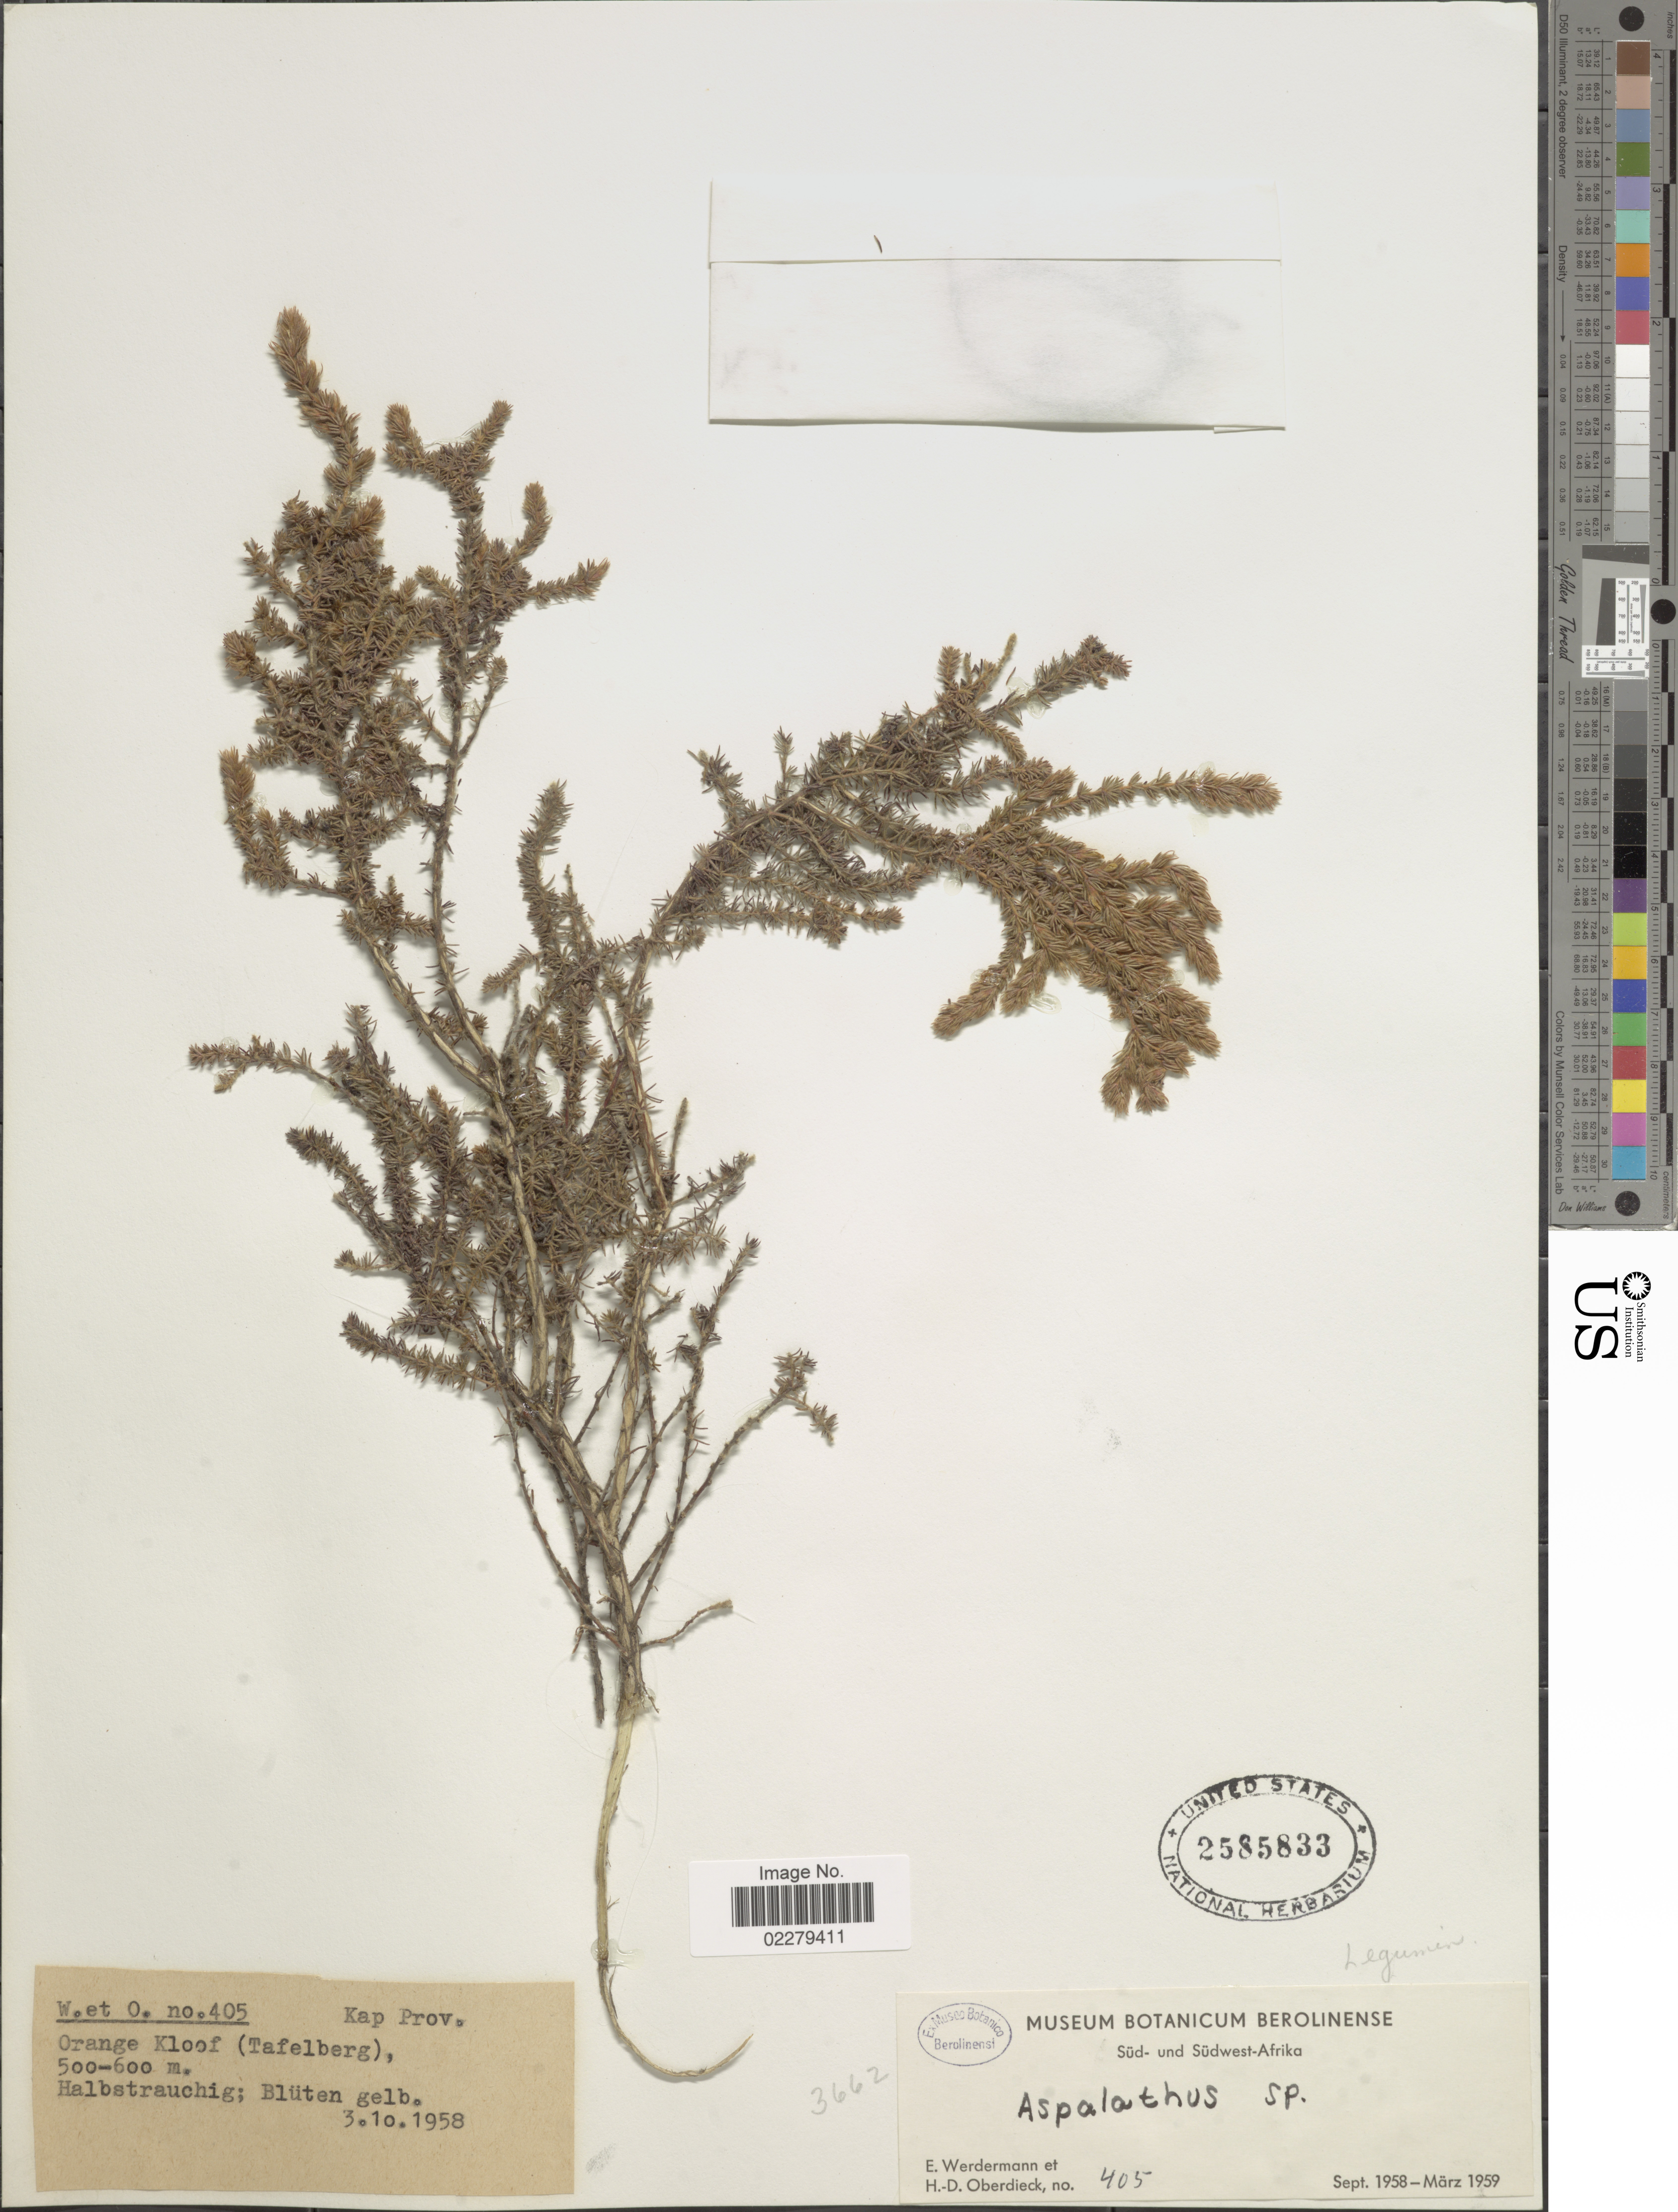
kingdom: Plantae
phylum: Tracheophyta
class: Magnoliopsida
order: Fabales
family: Fabaceae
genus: Aspalathus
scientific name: Aspalathus sp.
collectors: E. Werdermann & H. Oberdieck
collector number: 405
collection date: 1958-10-03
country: South Africa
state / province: Western Cape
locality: Sud- und Sudwest-Afrika, Kap Prov., Orange Kloof (Tafelberg)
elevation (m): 500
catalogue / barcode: US 2585833